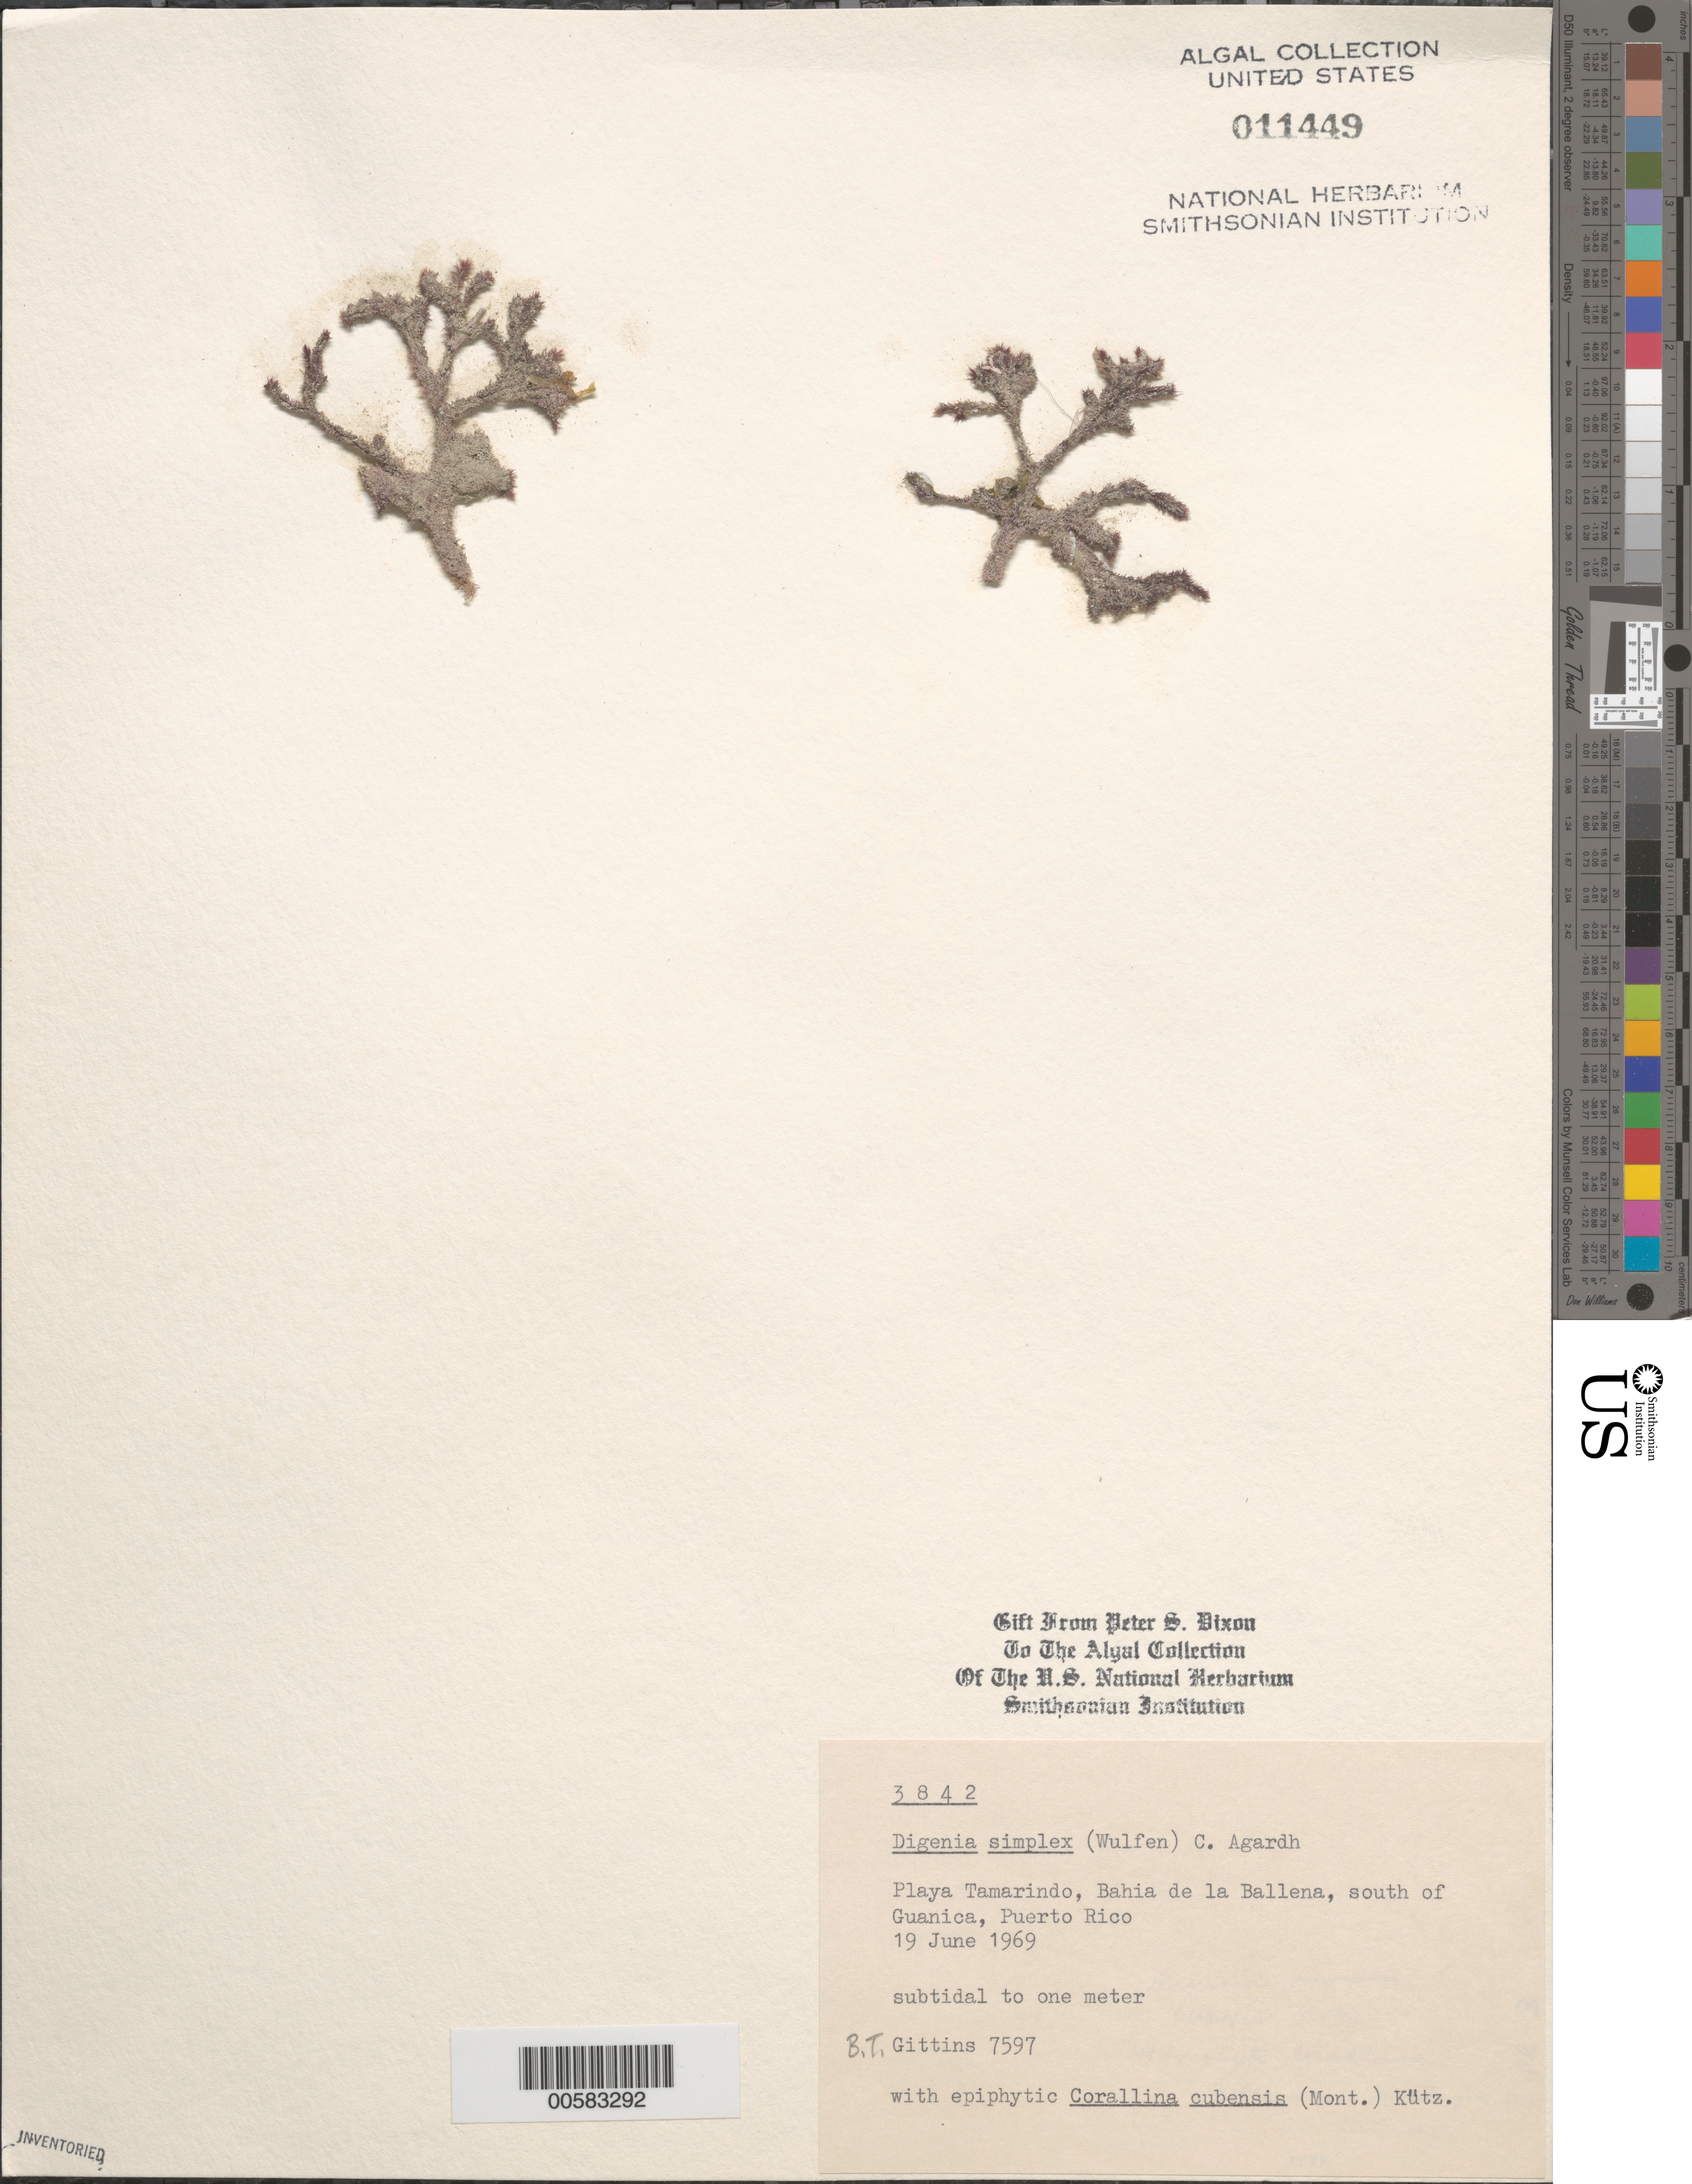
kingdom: Plantae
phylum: Rhodophyta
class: Florideophyceae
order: Ceramiales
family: Rhodomelaceae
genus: Digenea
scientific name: Digenea simplex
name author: (Wulfen) C. Agardh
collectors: B. Gittins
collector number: BTG 7597 & PSD 3842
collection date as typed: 19 Jun 1969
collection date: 1969-06-19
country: Puerto Rico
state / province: Guanica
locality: Playa Tamarindo, Bahia de la Ballena, south of Guanica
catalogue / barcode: US 11449